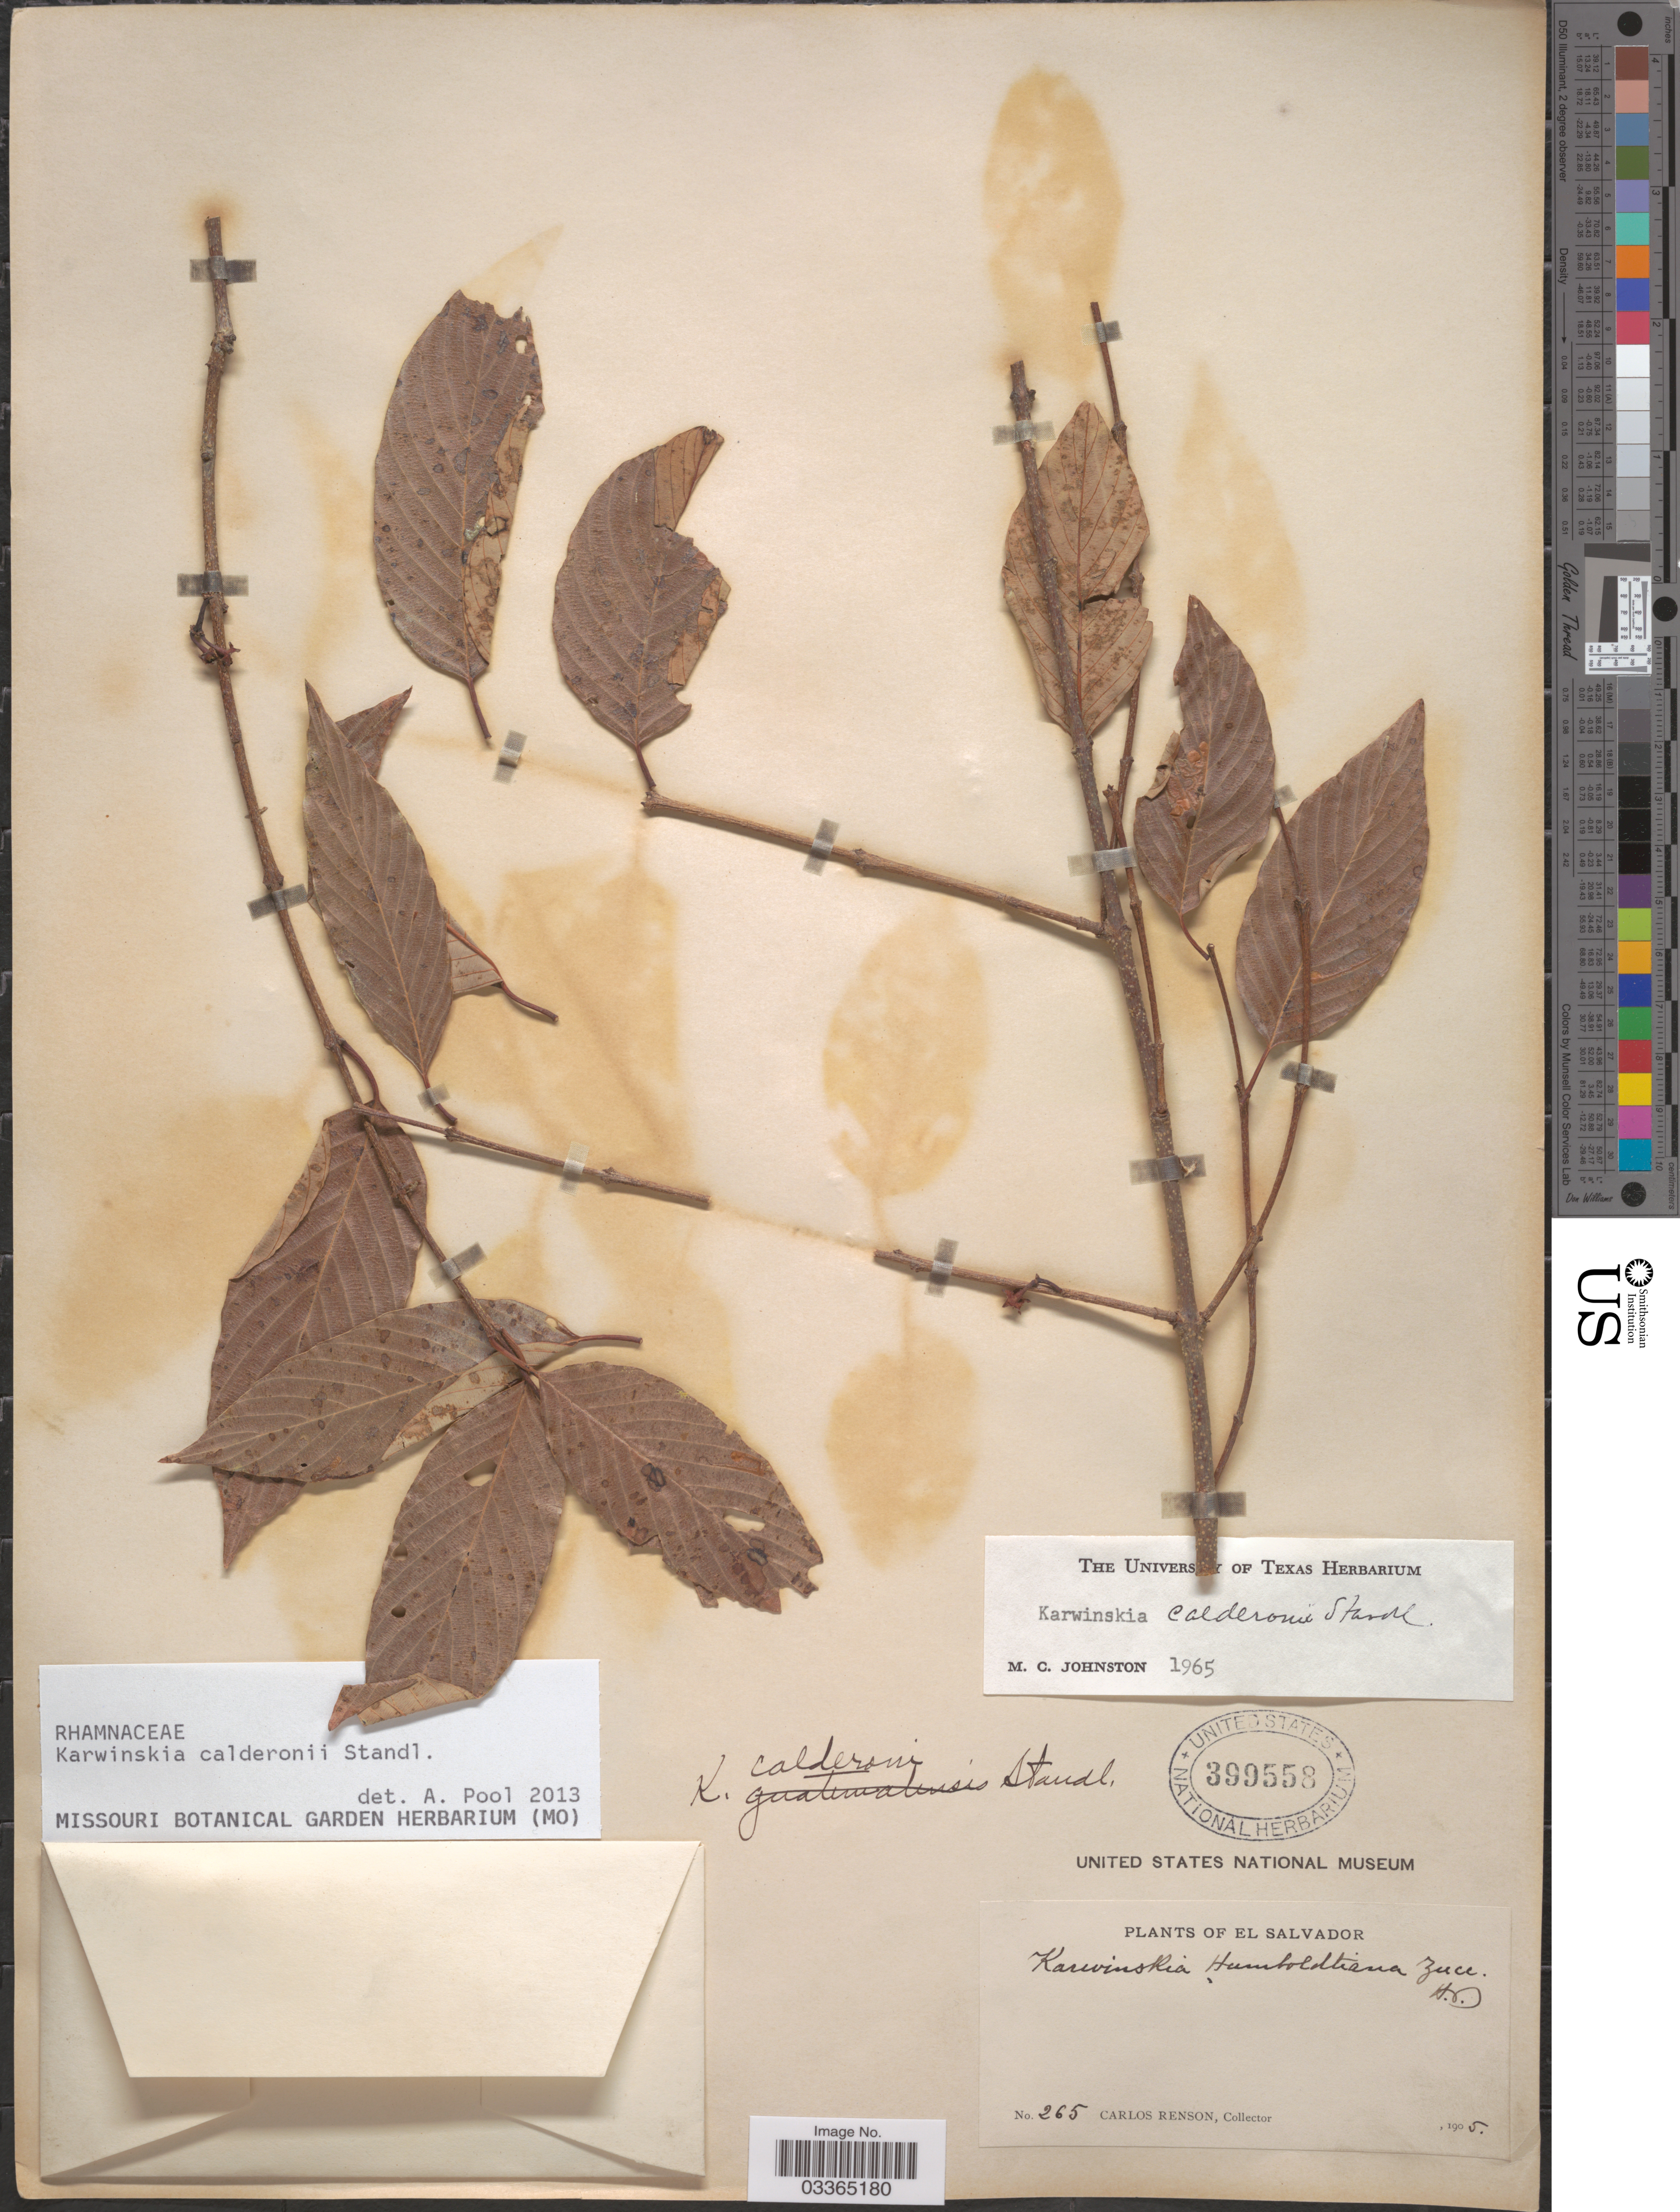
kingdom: Plantae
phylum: Tracheophyta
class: Magnoliopsida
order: Rosales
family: Rhamnaceae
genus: Karwinskia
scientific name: Karwinskia calderonii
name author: Standl.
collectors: C. Renson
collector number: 265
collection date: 1905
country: El Salvador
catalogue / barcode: US 399558